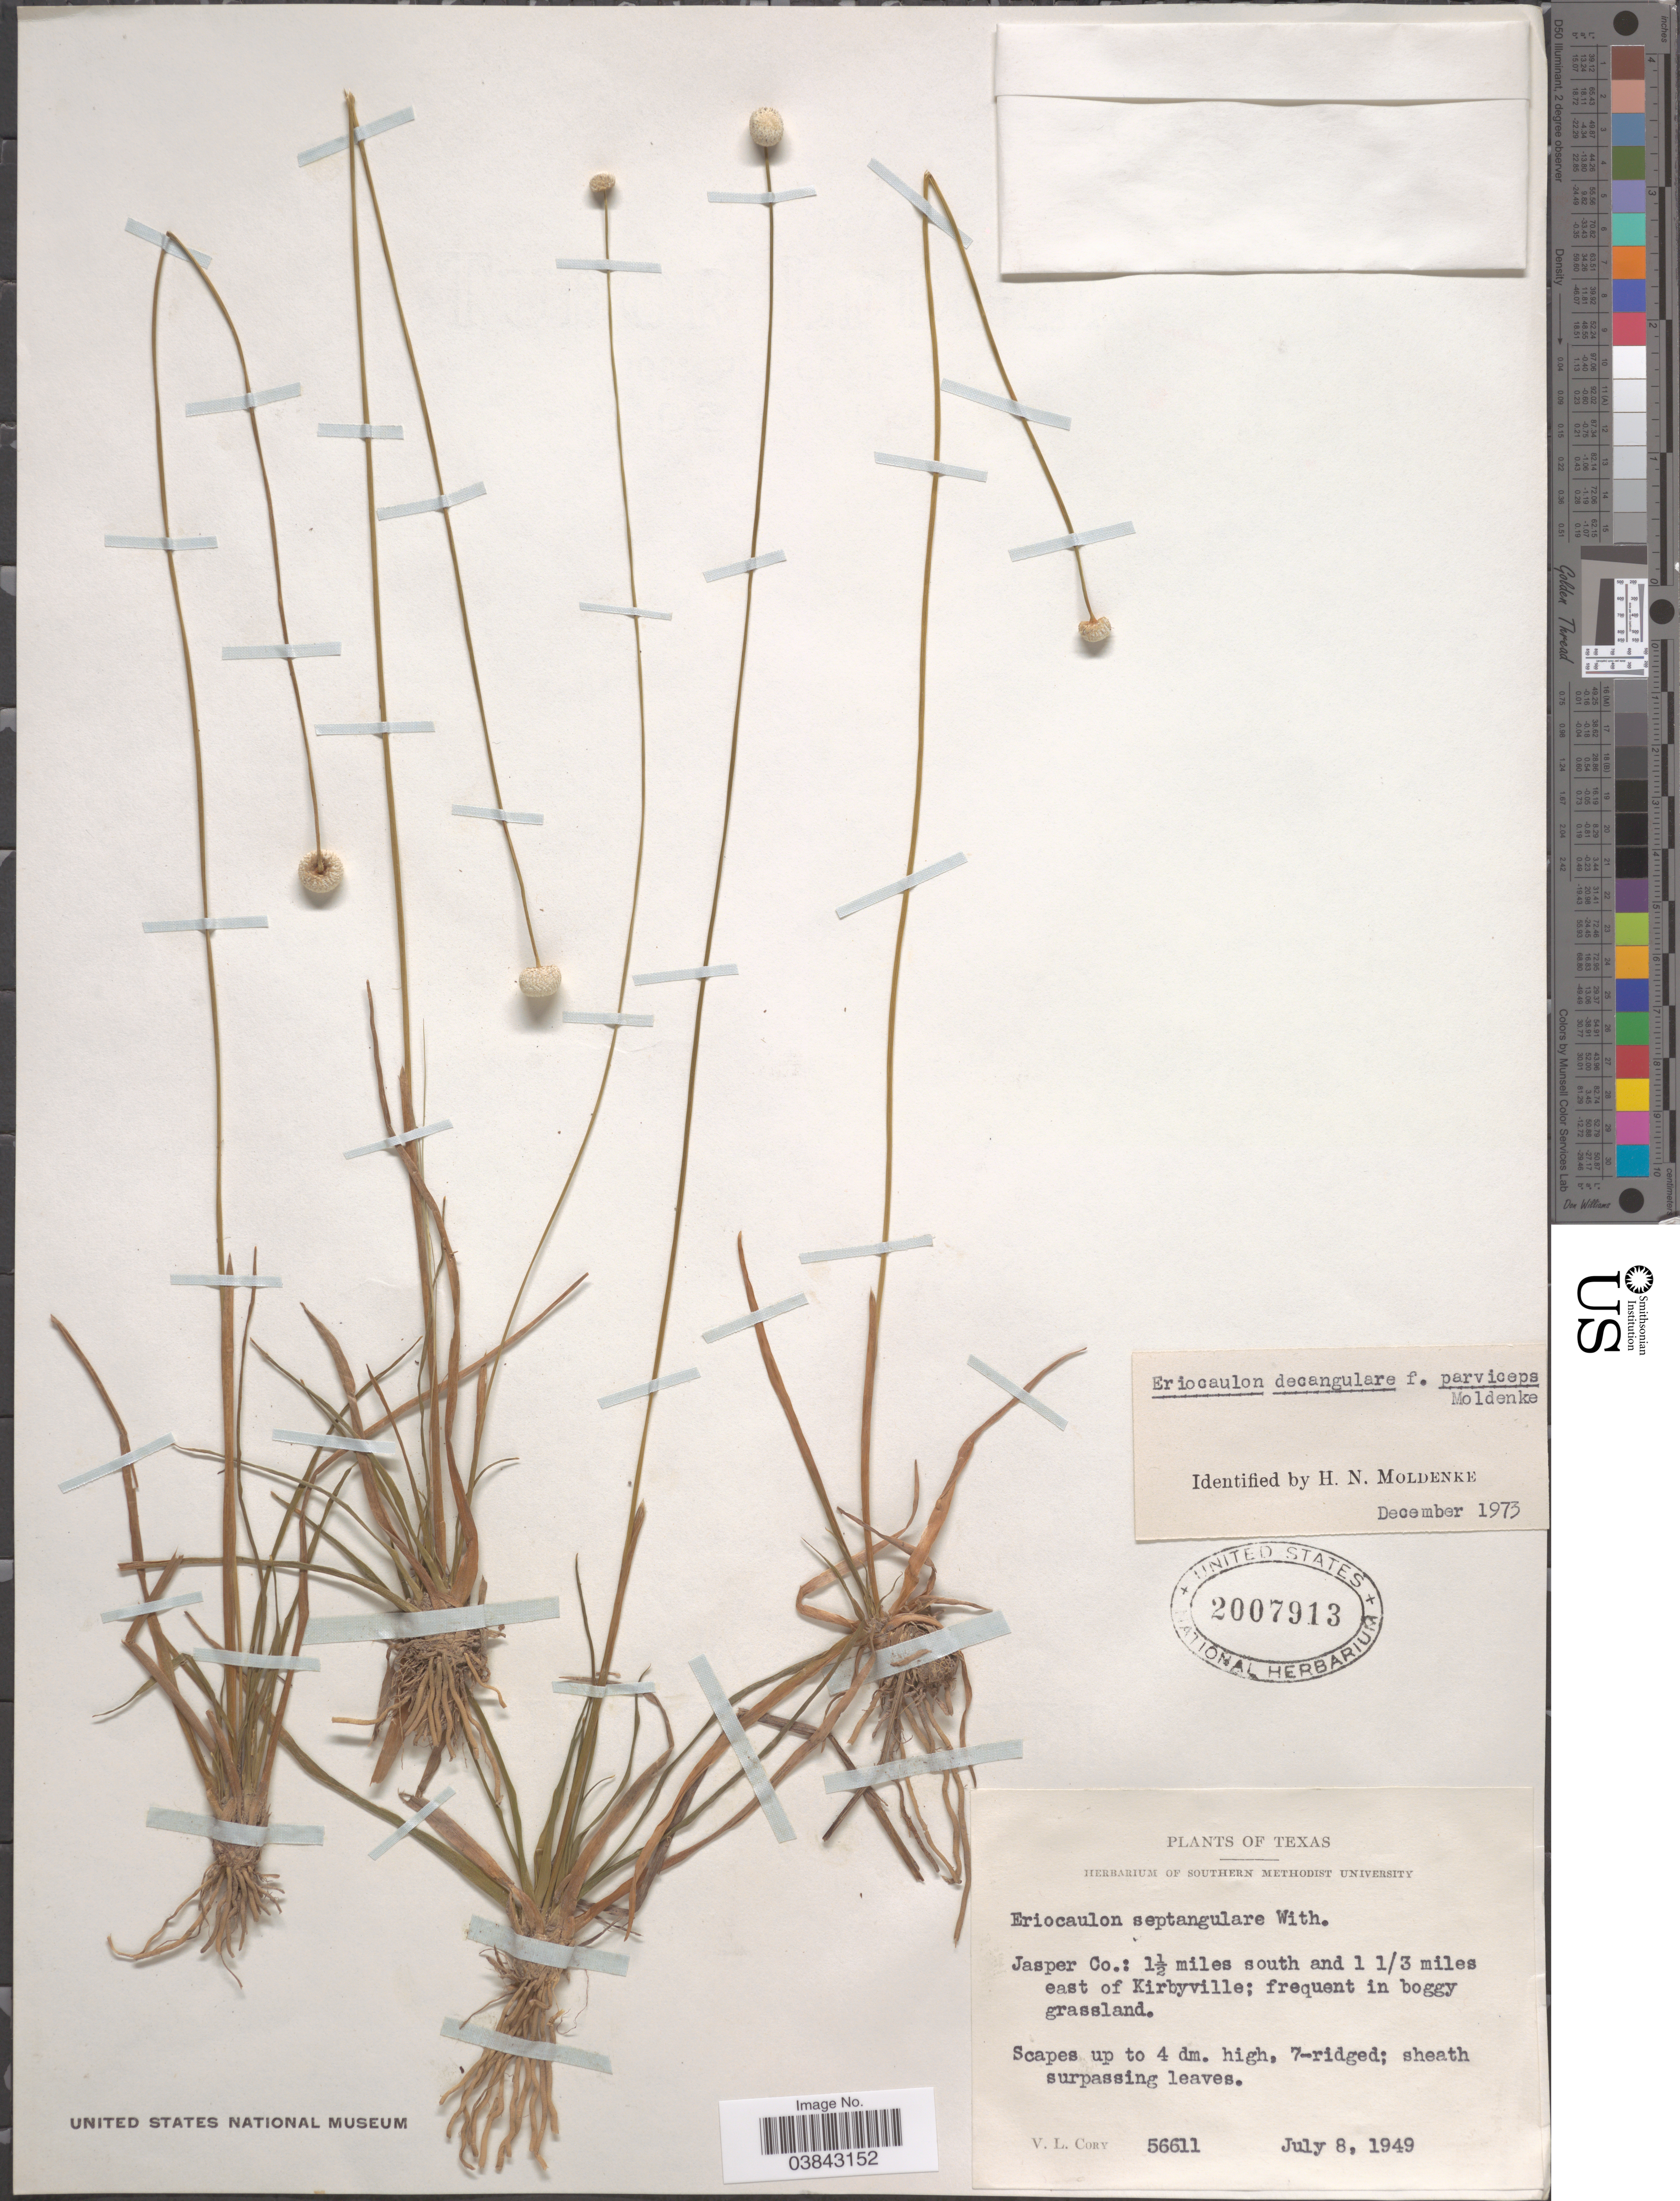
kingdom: Plantae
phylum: Tracheophyta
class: Liliopsida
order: Poales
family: Eriocaulaceae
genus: Eriocaulon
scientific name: Eriocaulon decangulare f. parviceps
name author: Moldenke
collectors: V. Cory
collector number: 56611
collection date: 1949-07-08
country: United States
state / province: Texas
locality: Jasper Co.: 1½ miles south and 1 1/3 miles east of Kirbyville.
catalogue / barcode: US 2007913